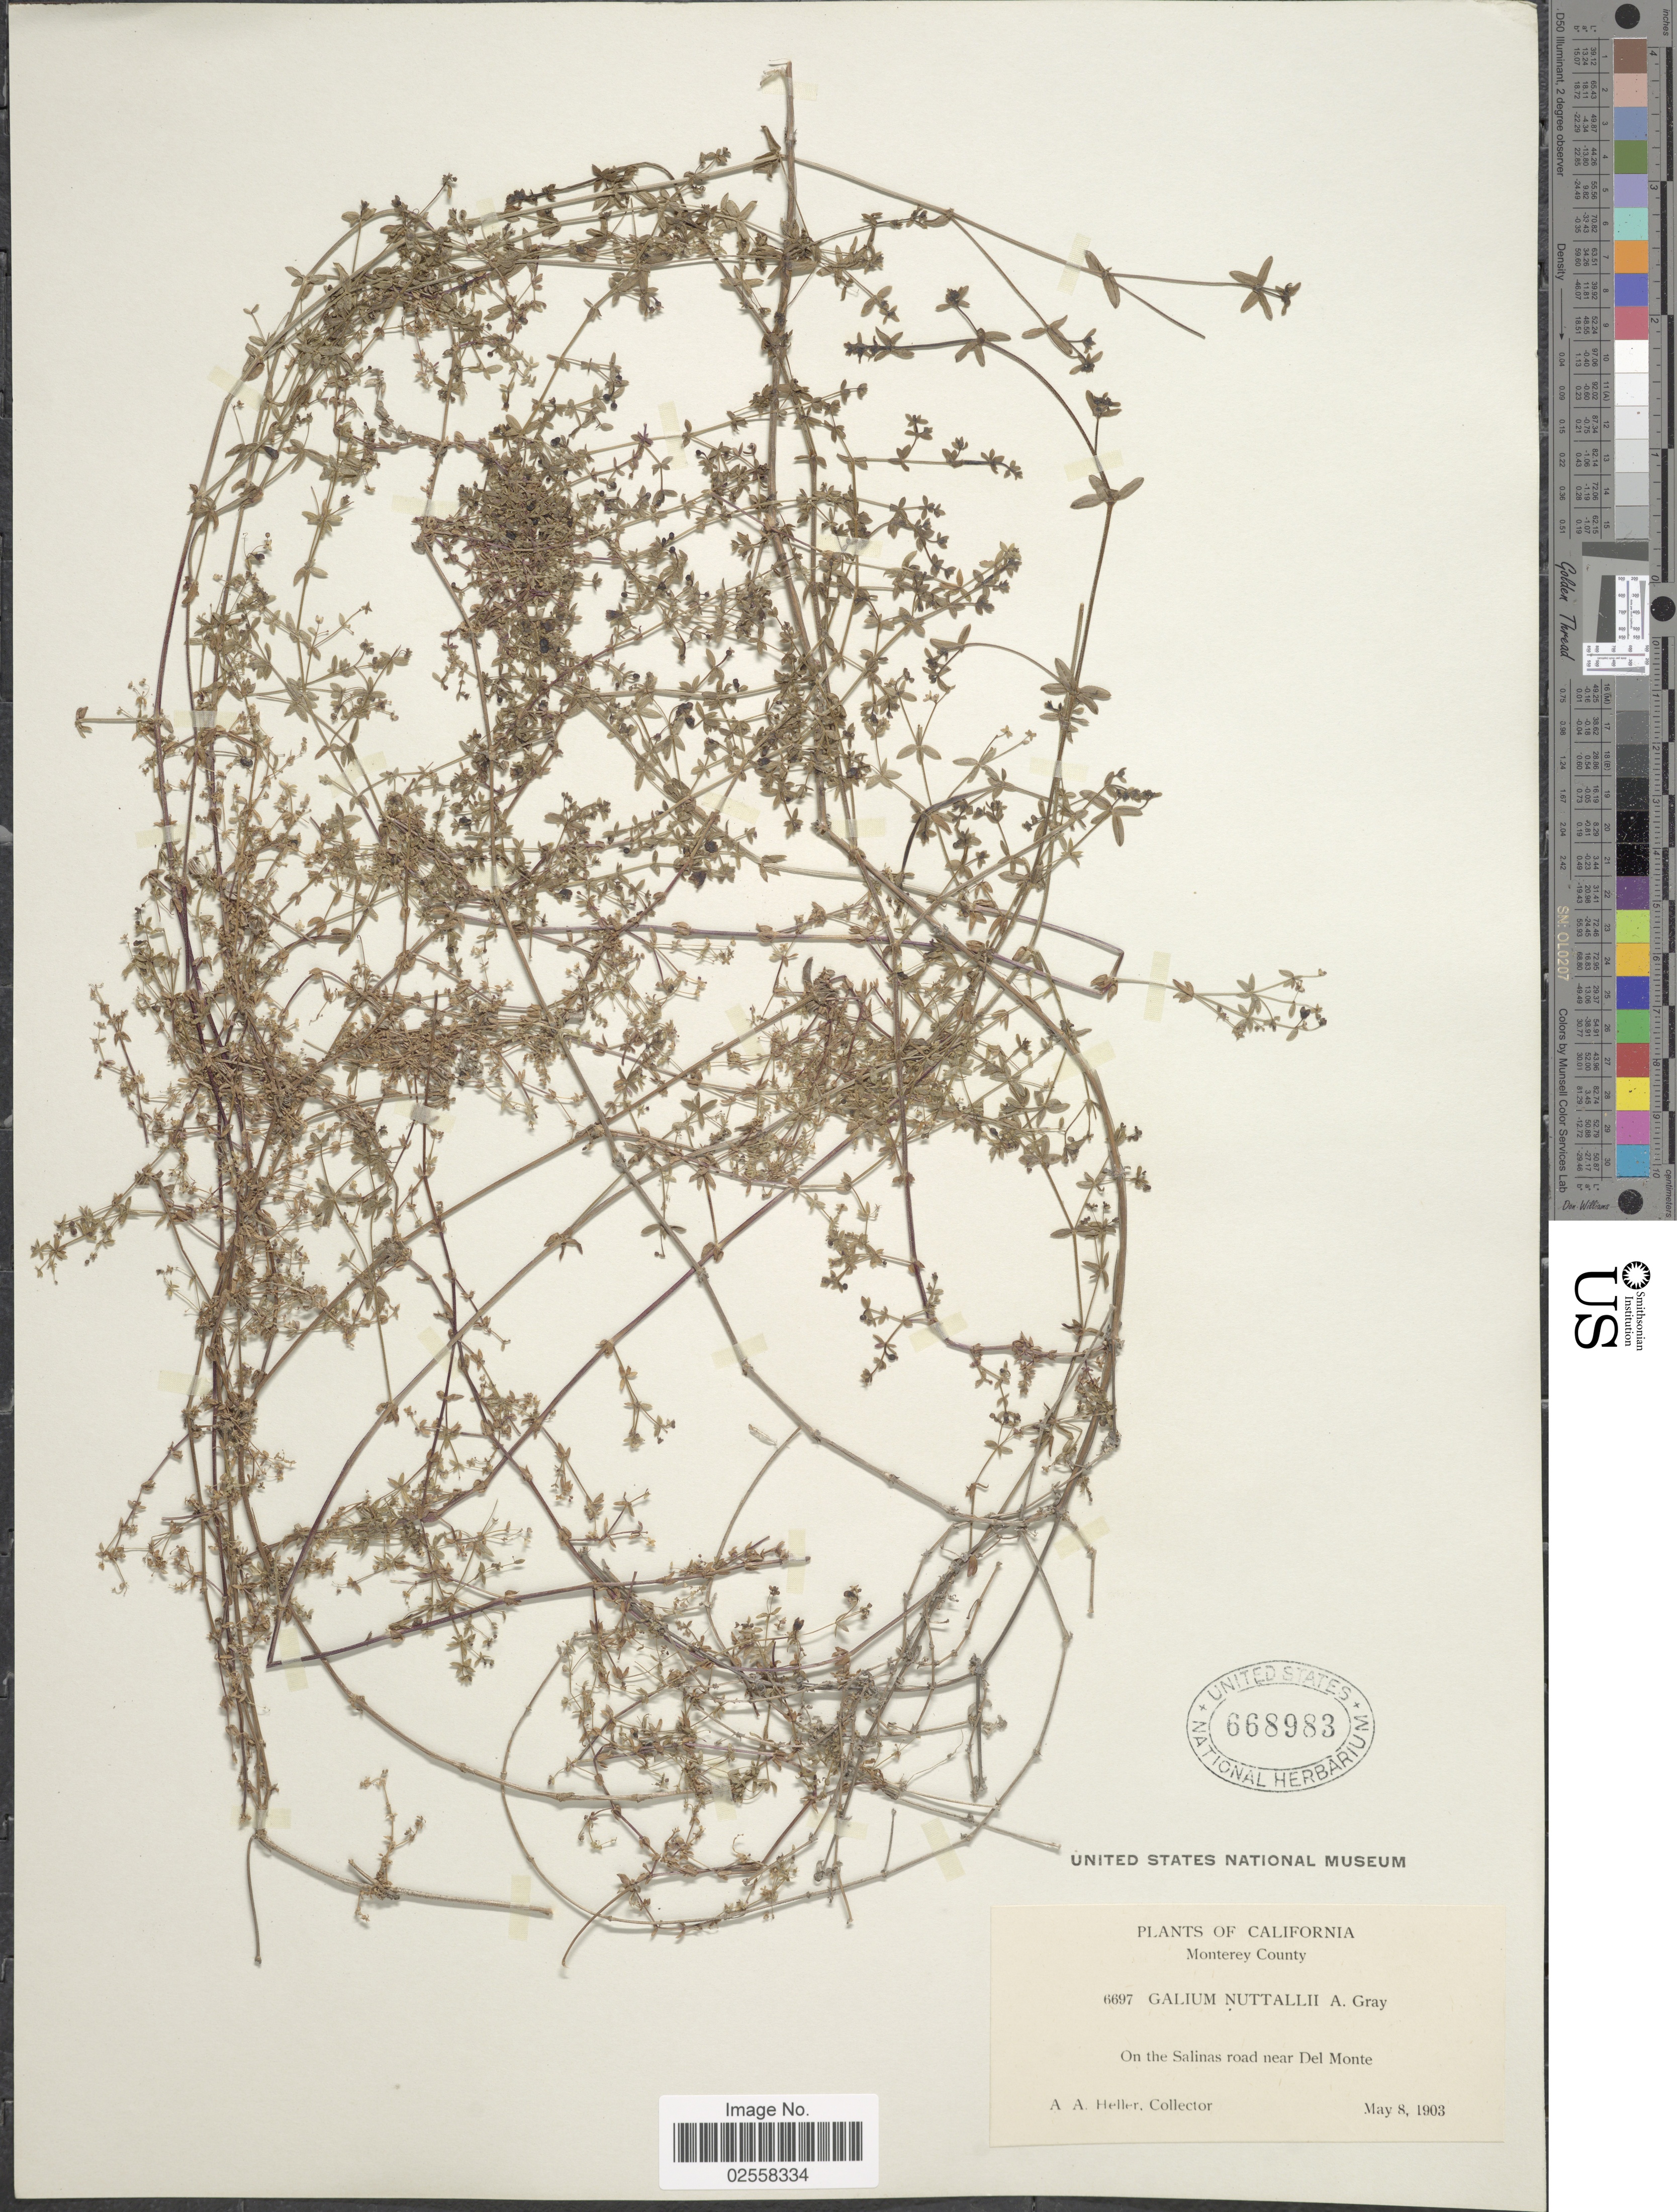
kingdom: Plantae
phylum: Tracheophyta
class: Magnoliopsida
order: Gentianales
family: Rubiaceae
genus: Galium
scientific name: Galium nuttallii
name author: A. Gray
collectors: A. A. Heller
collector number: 6697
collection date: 1903-05-08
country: United States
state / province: California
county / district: Monterey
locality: Monterey County, on the Salinas road near Del Monte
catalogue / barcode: US 668983